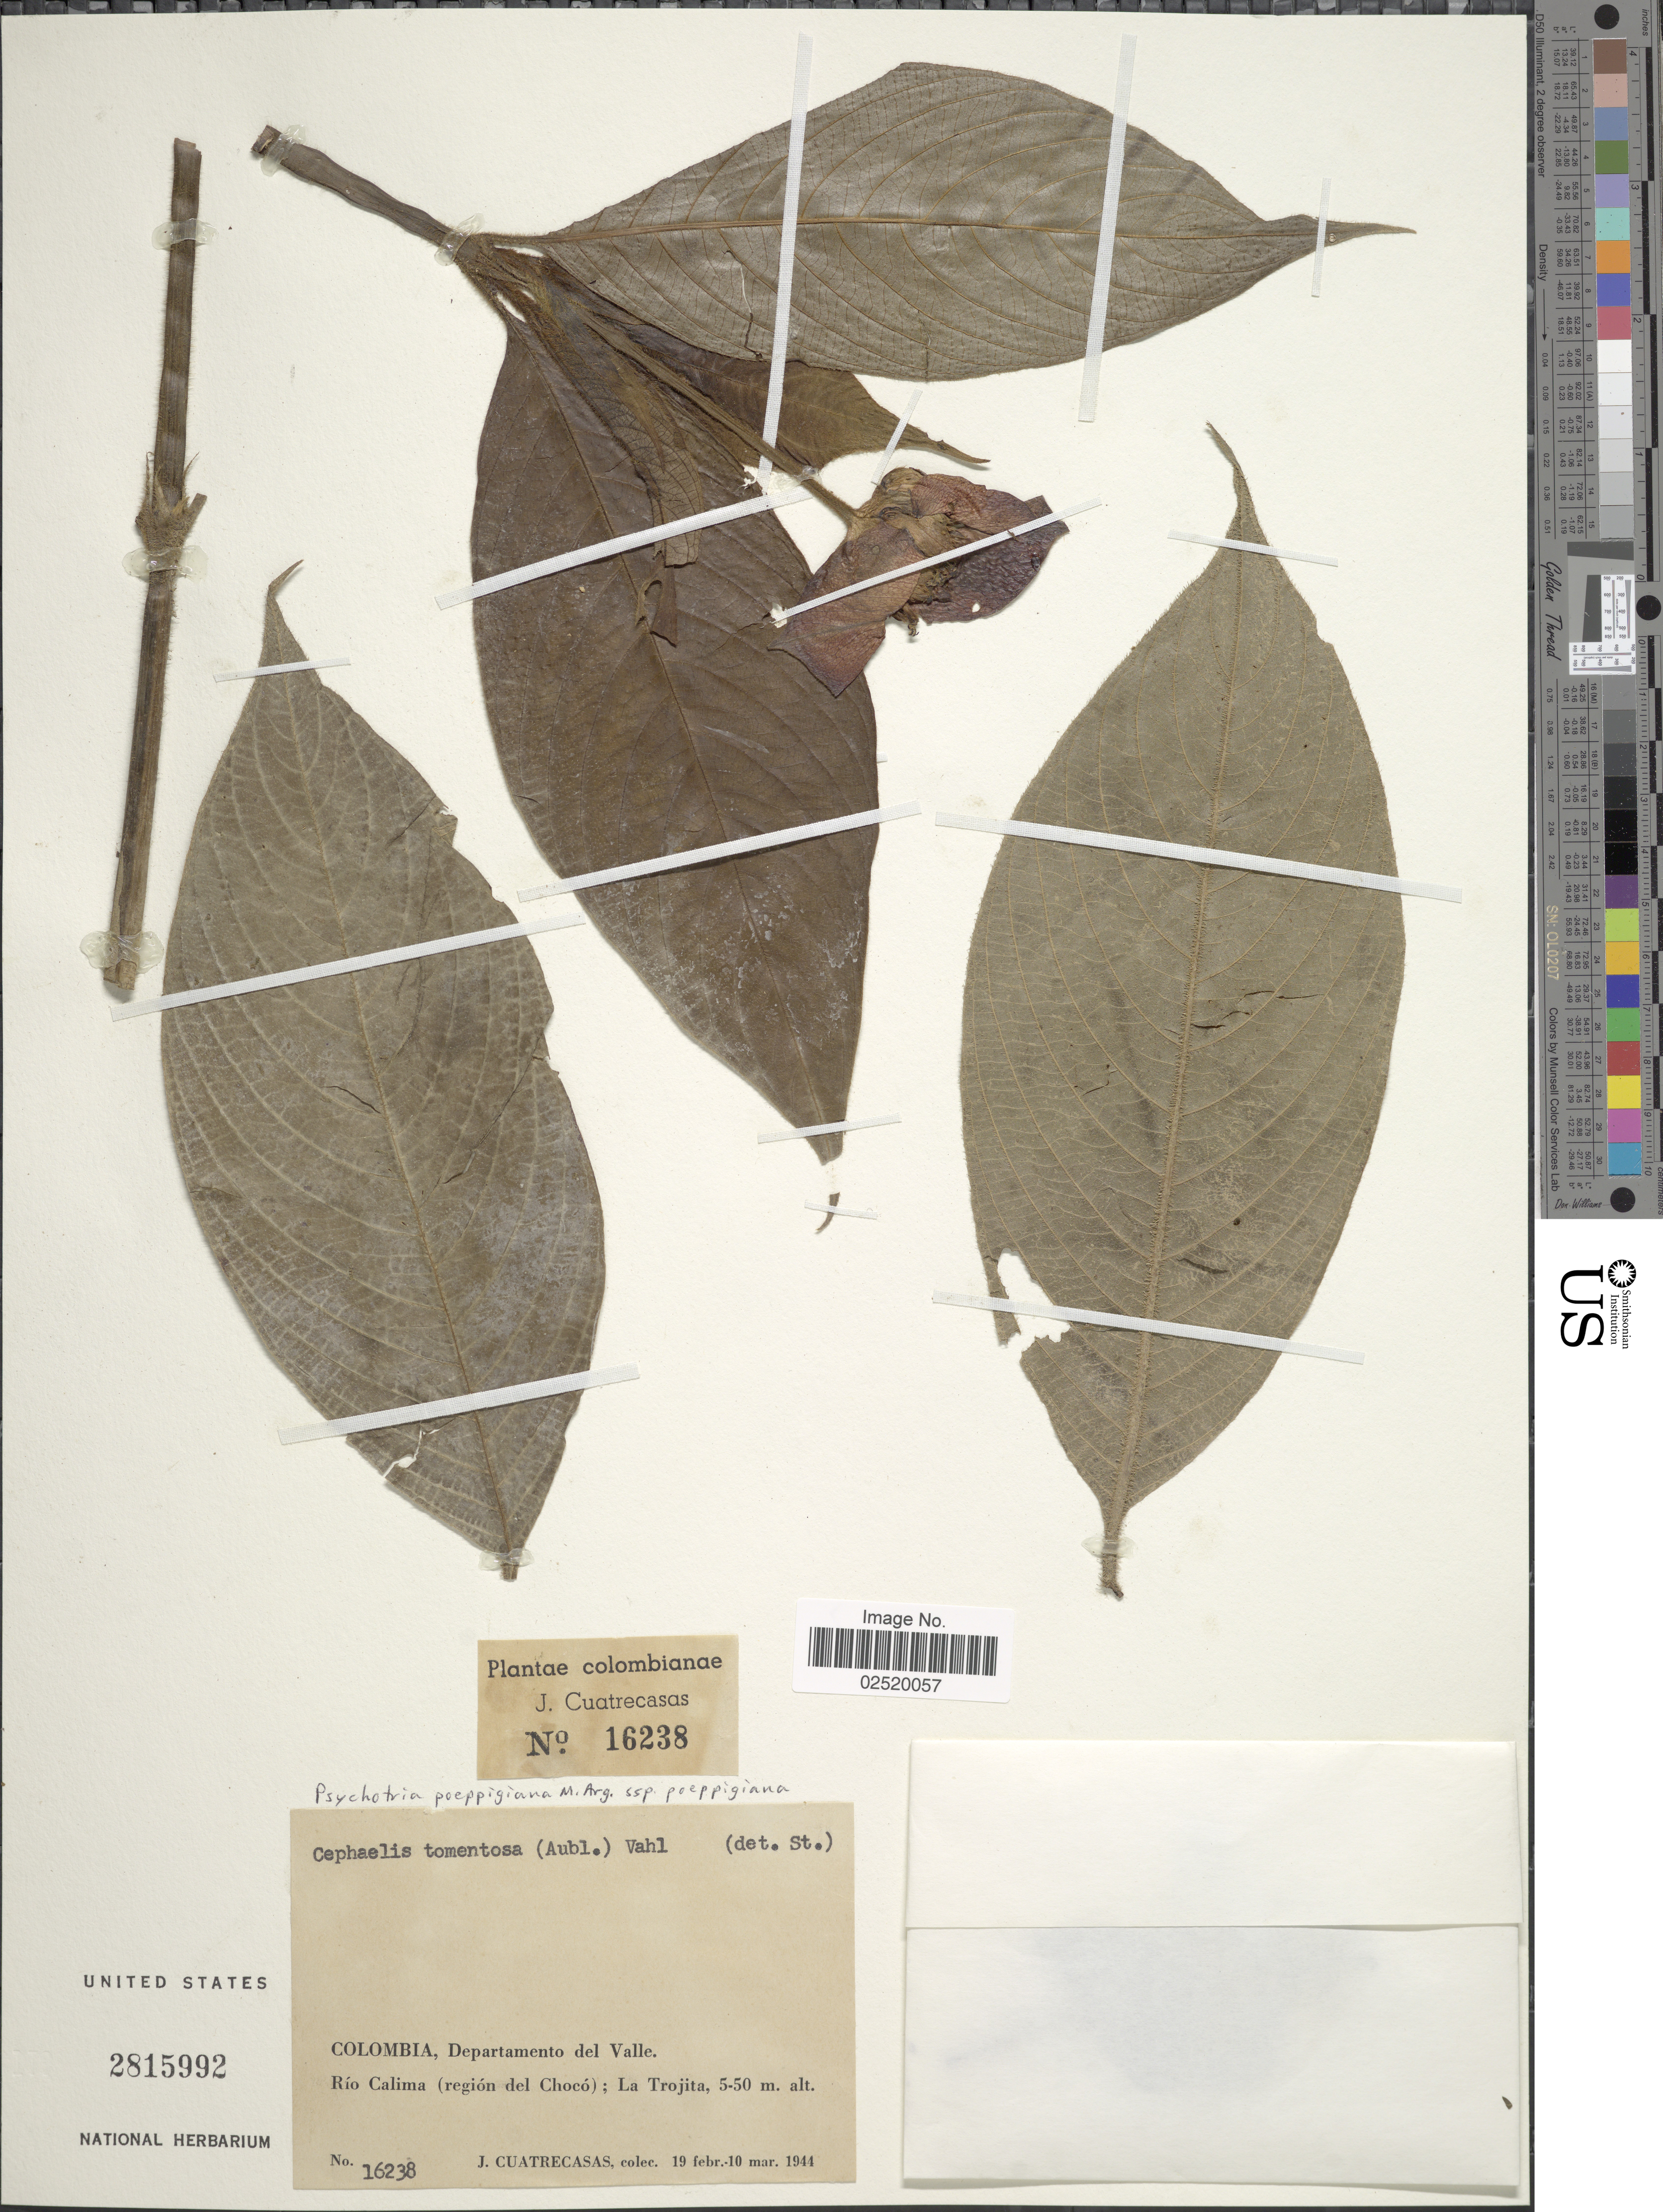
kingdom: Plantae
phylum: Tracheophyta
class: Magnoliopsida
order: Gentianales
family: Rubiaceae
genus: Psychotria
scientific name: Psychotria poeppigiana subsp. poeppigiana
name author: Müll. Arg.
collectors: J. Cuatrecasas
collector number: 16239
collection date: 1944-02-19/1944-03-10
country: Colombia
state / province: Valle del Cauca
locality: Colombia, Departamento del Valle, Rio Calima (region del Choco); La Trojita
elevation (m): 5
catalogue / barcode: US 2815992